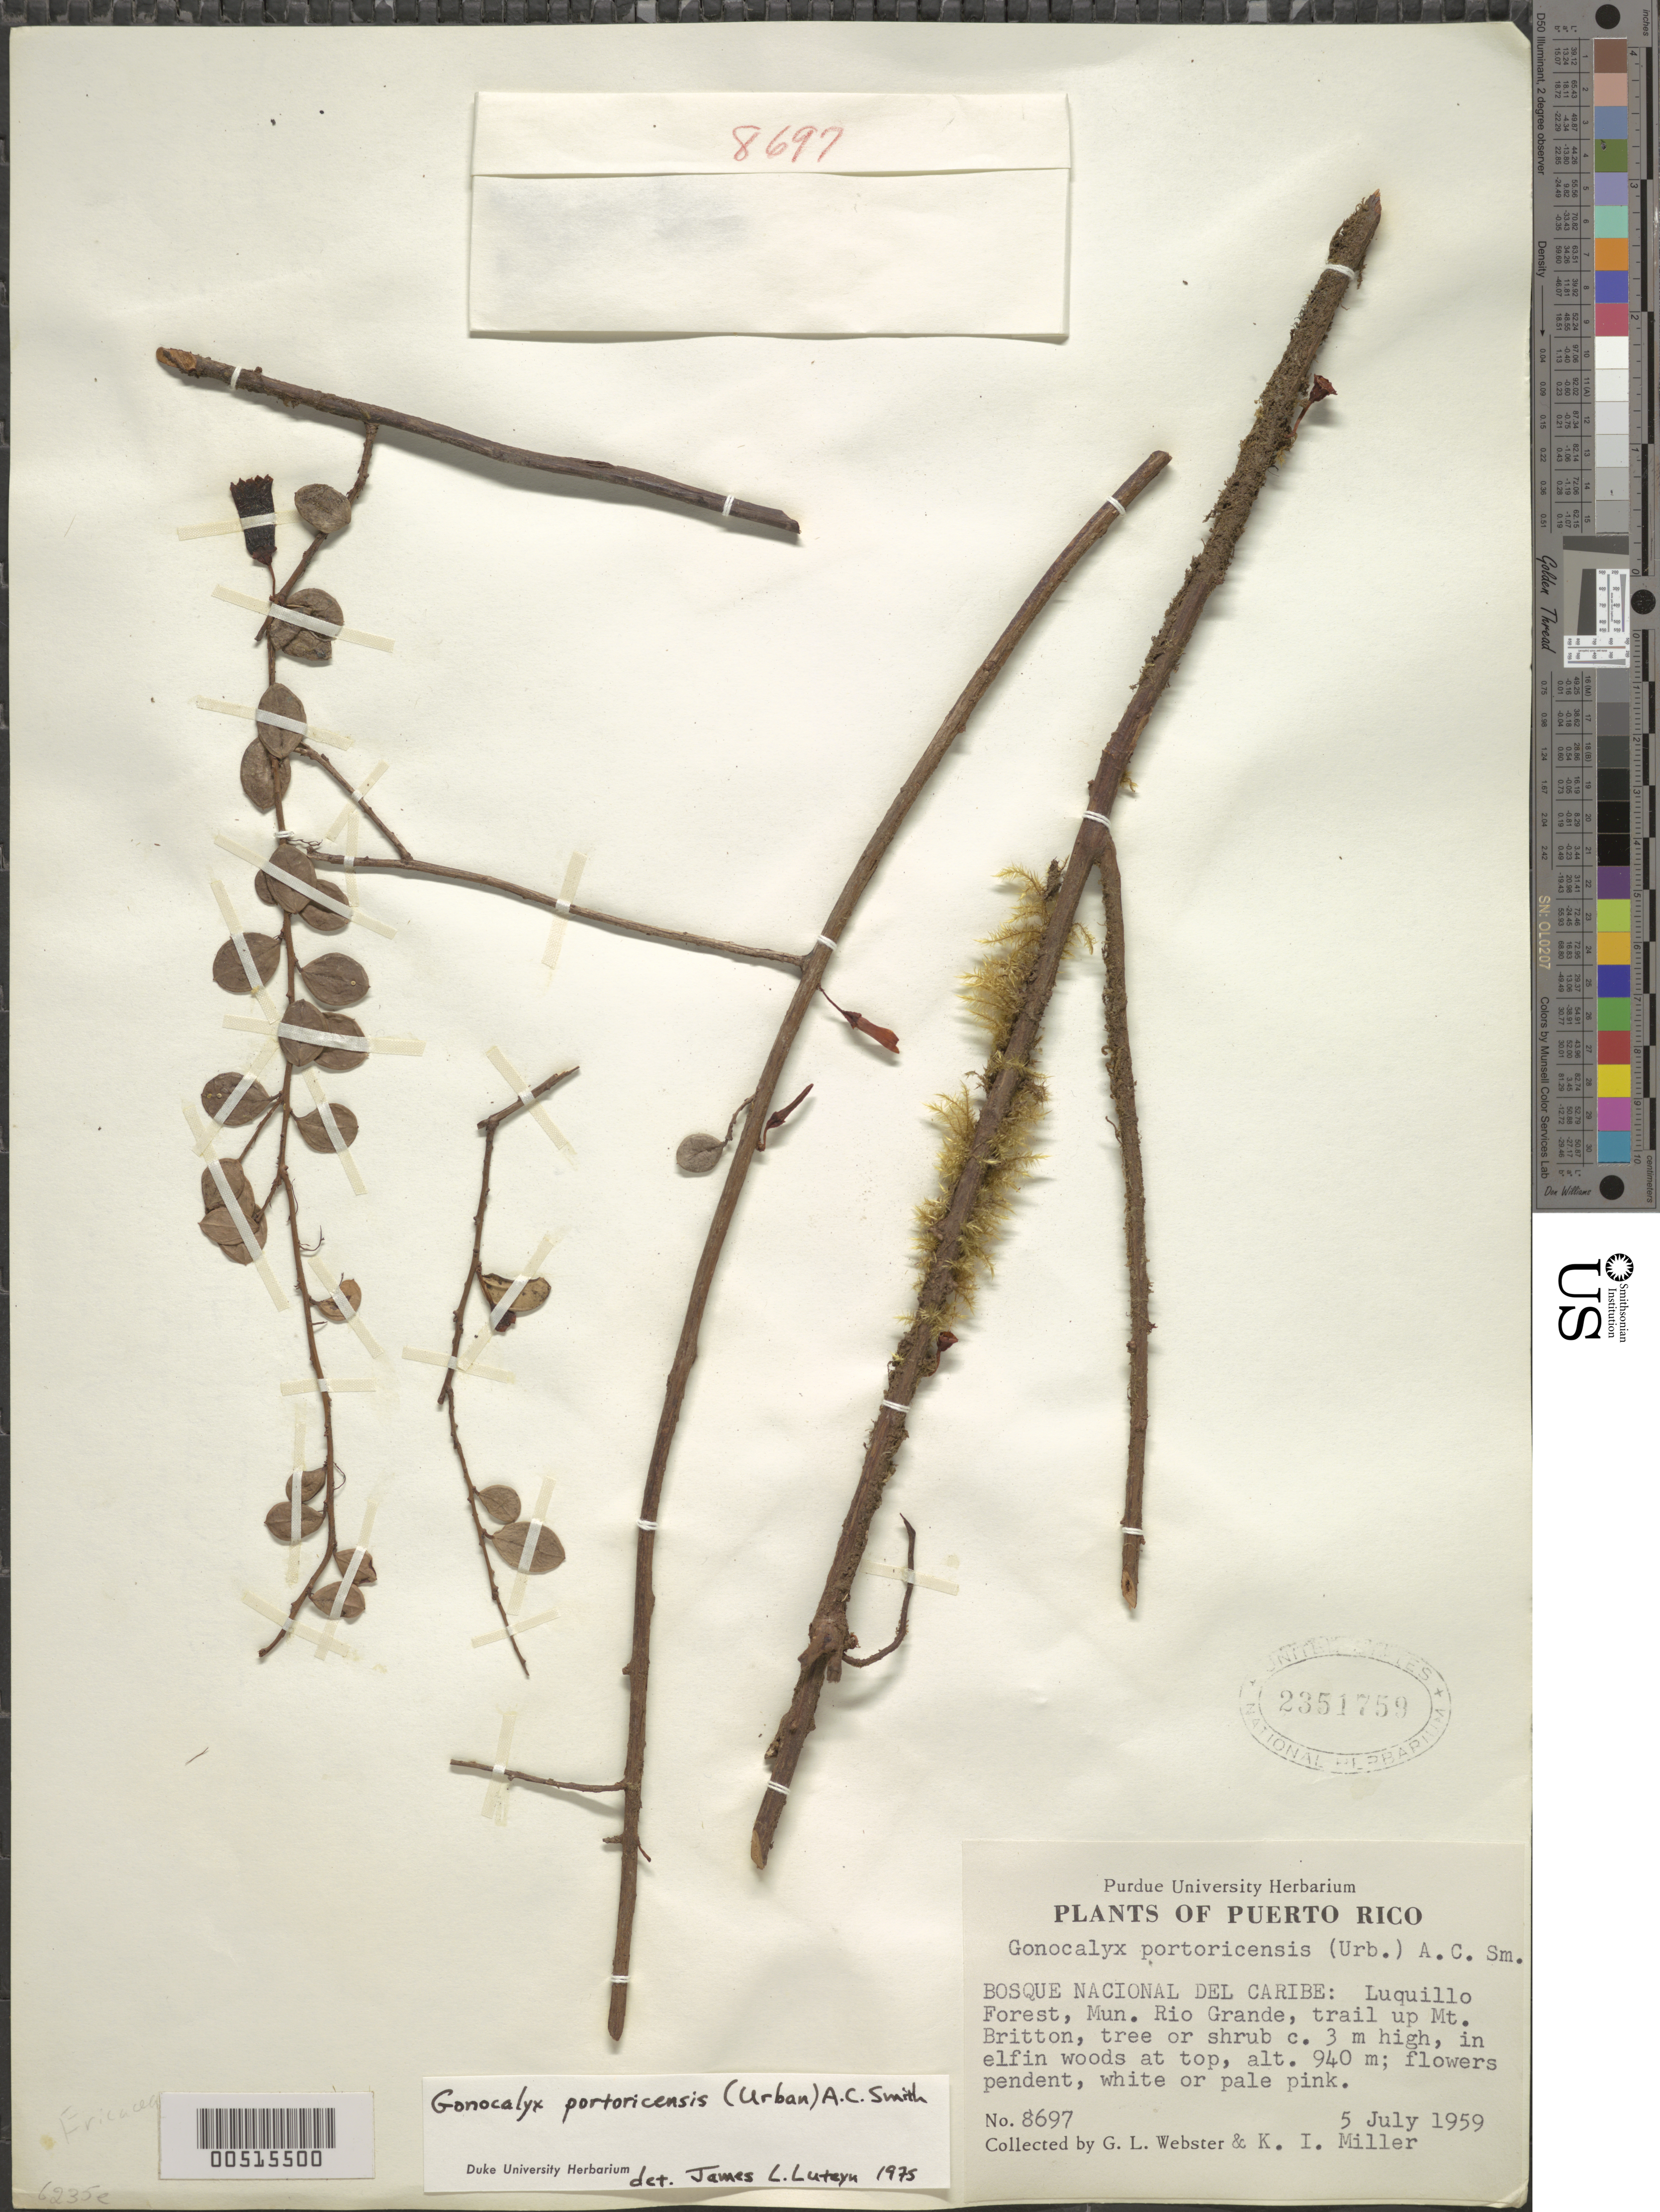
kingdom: Plantae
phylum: Tracheophyta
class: Magnoliopsida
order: Ericales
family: Ericaceae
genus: Gonocalyx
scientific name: Gonocalyx portoricensis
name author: (Urb.) A.C. Sm.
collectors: G. L. Webster & K. I. Miller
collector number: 8697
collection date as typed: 05 Jul 1959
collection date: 1959-07-05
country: Puerto Rico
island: Greater Antilles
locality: Bosque Nacional del Caribe, Luquillo Forest, Mun. Rio Grande, trail up Mt. Britton. In elfin forest at top.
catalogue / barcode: US 2351759